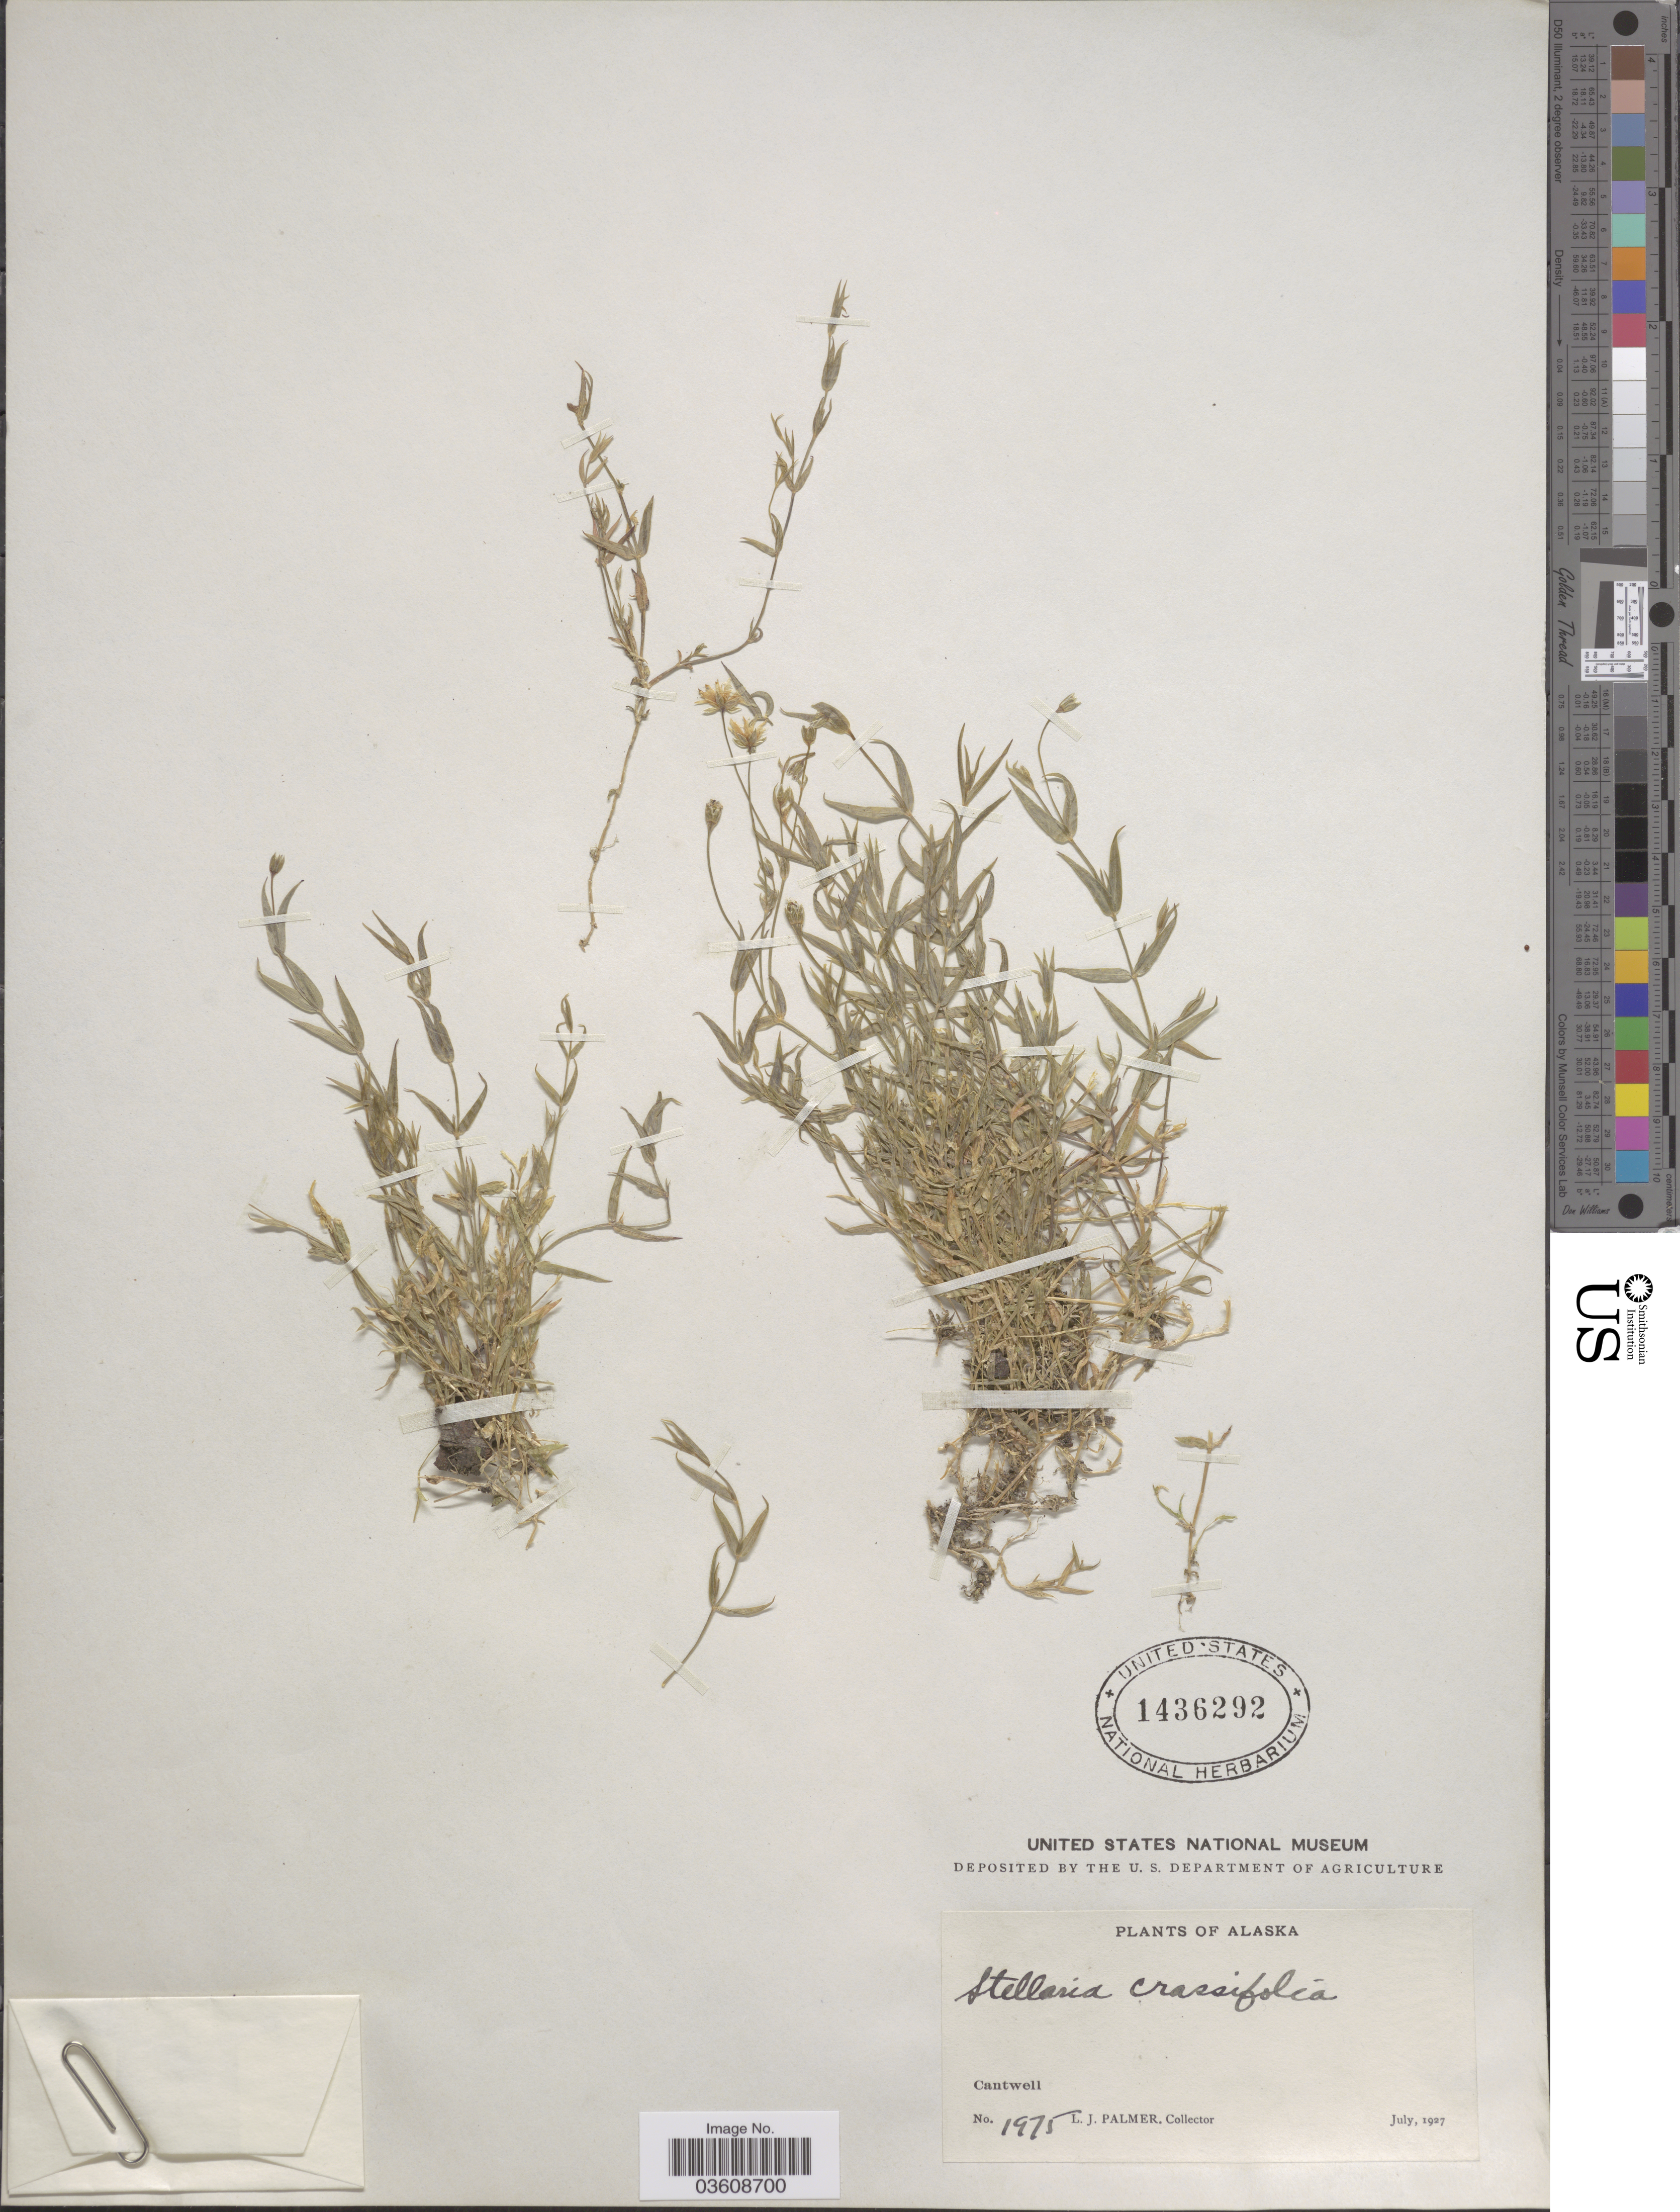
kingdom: Plantae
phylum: Tracheophyta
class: Magnoliopsida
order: Caryophyllales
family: Caryophyllaceae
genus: Stellaria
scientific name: Stellaria longipes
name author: Goldie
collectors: L. J. Palmer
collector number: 1975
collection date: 1927-07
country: United States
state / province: Alaska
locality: Cantwell.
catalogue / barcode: US 1436292